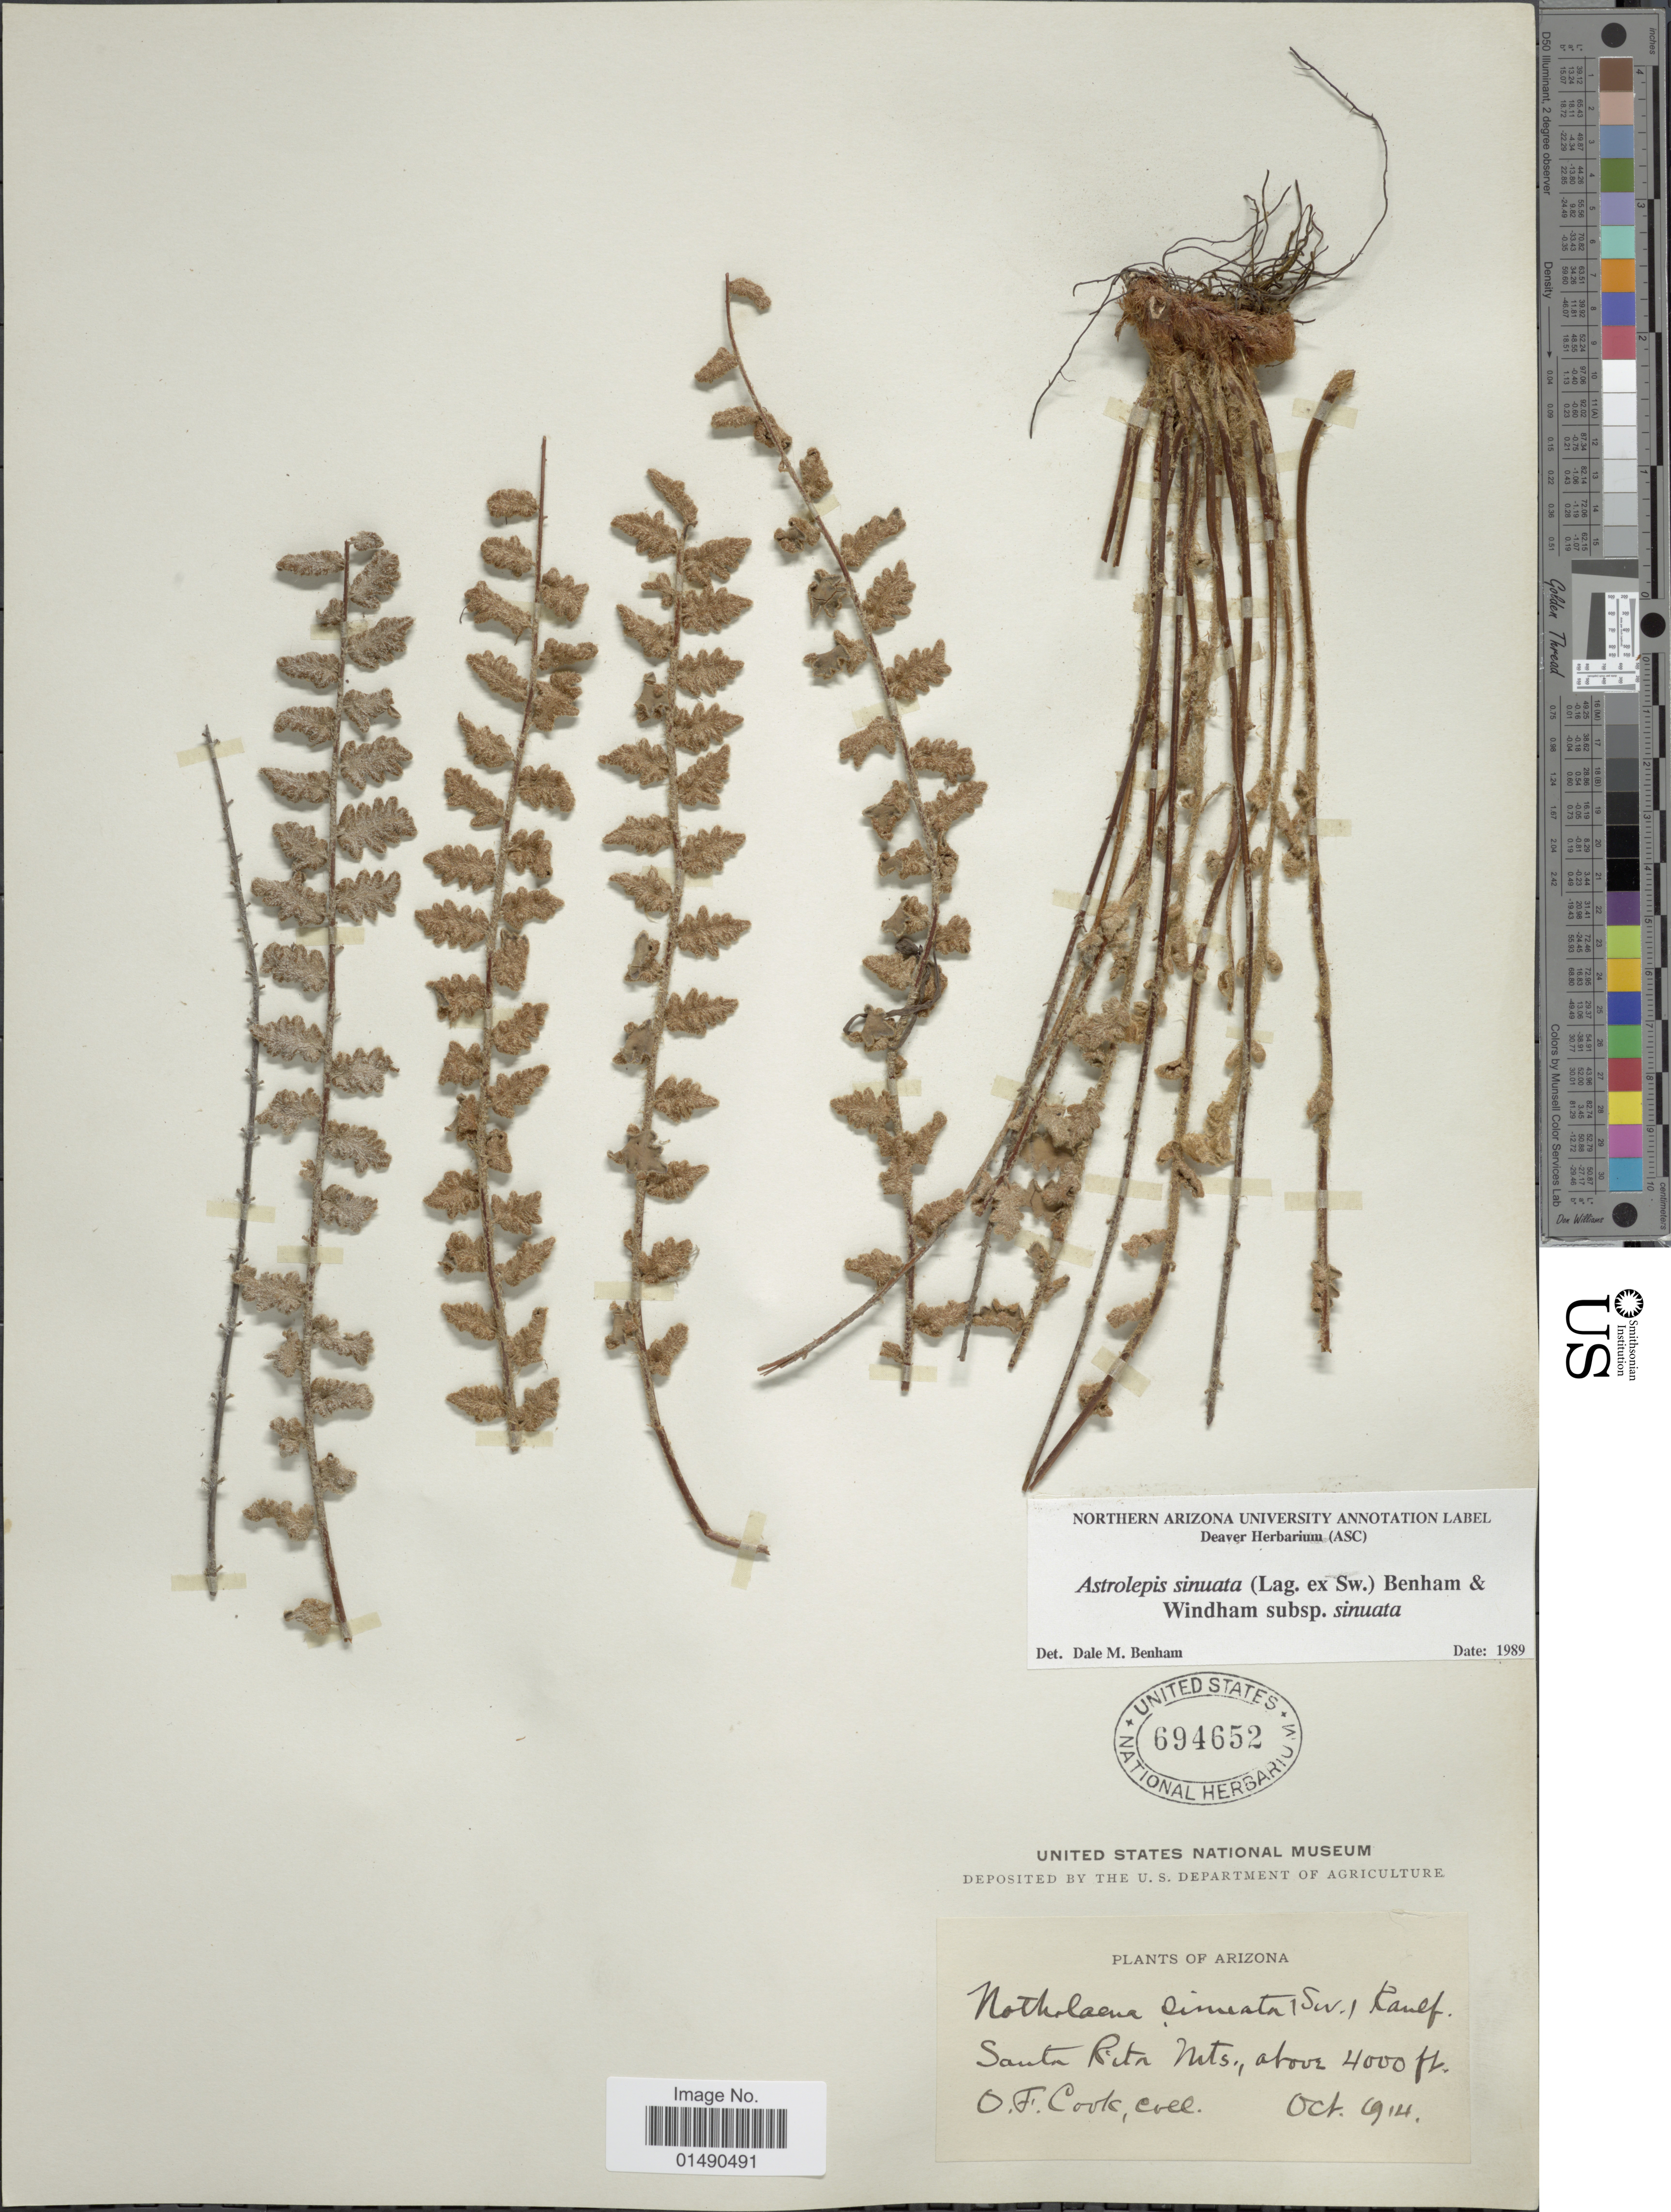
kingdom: Plantae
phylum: Tracheophyta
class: Polypodiopsida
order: Polypodiales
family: Pteridaceae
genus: Astrolepis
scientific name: Astrolepis sinuata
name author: (Lag. ex Sw.) D.M. Benham & Windham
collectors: O. F. Cook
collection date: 1914-10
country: United States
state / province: Arizona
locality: Santa Rita Mts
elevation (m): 1219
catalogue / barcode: US 694652